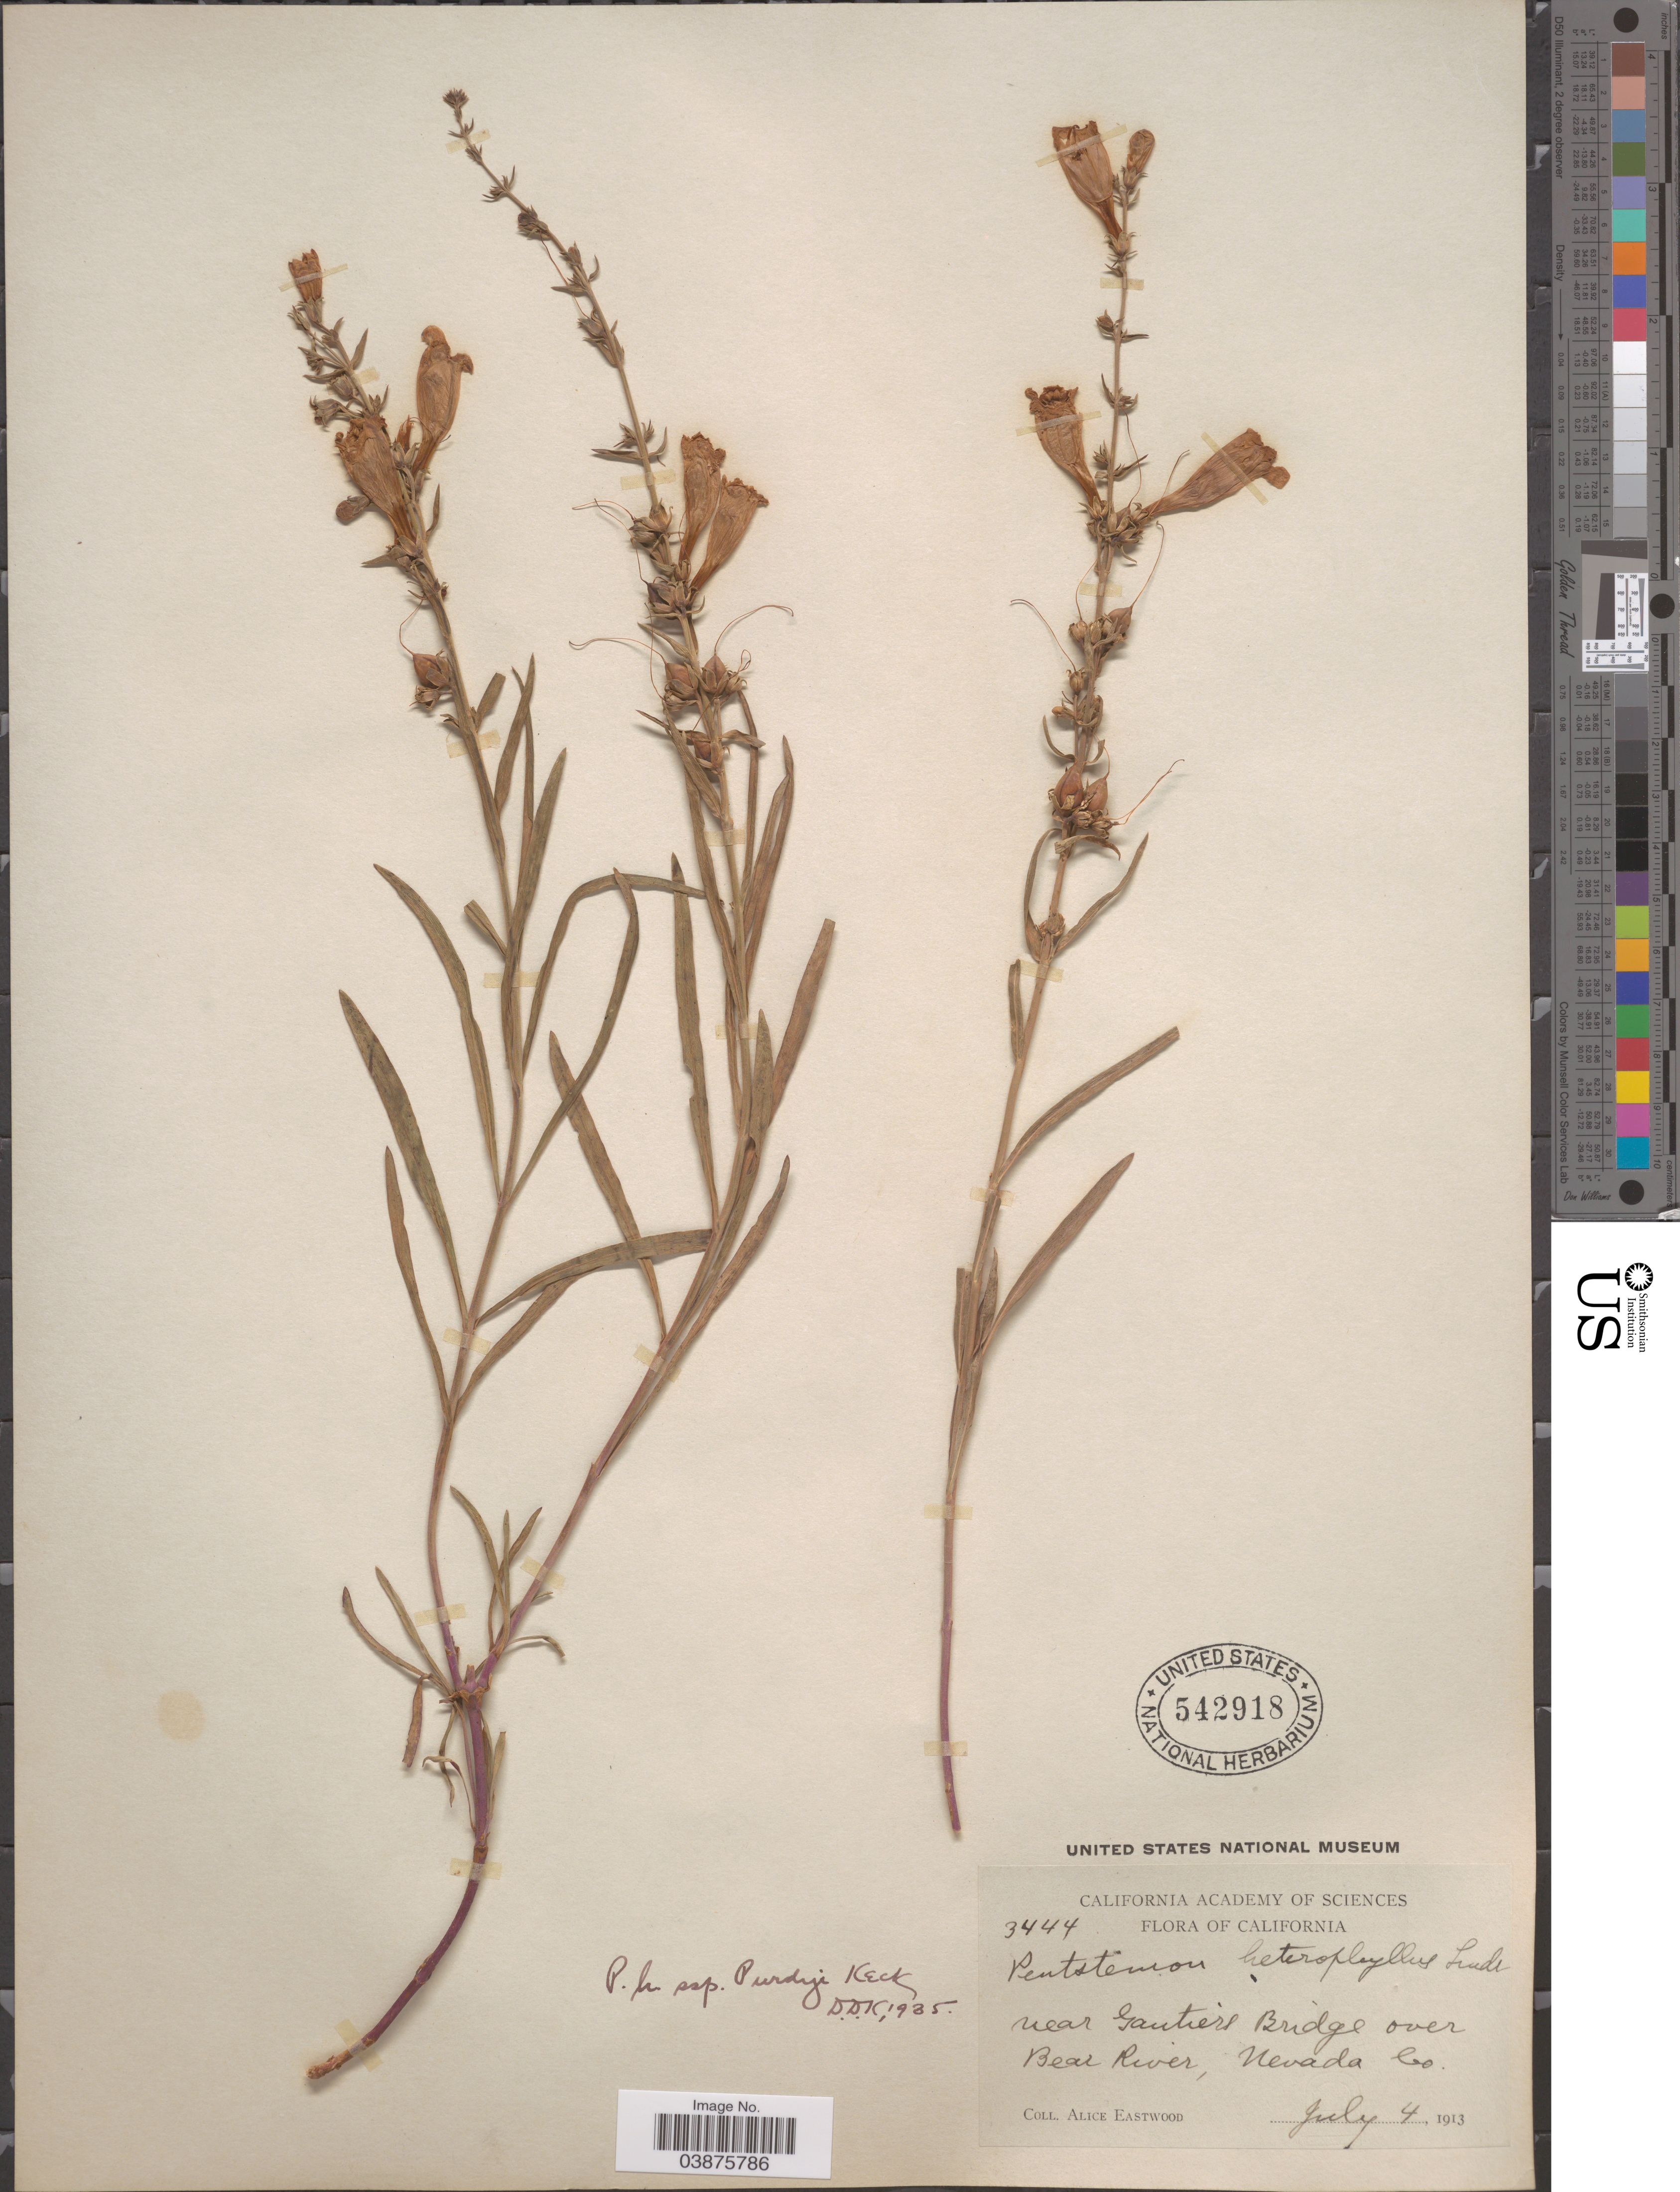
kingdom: Plantae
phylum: Tracheophyta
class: Magnoliopsida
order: Lamiales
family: Plantaginaceae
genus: Penstemon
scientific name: Penstemon heterophyllus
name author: Lindl.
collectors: A. Eastwood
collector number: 3444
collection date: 1913-07-04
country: United States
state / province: California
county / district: Nevada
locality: Near Gautier's Bridge over Bear River, Nevada Co.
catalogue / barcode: US 542918